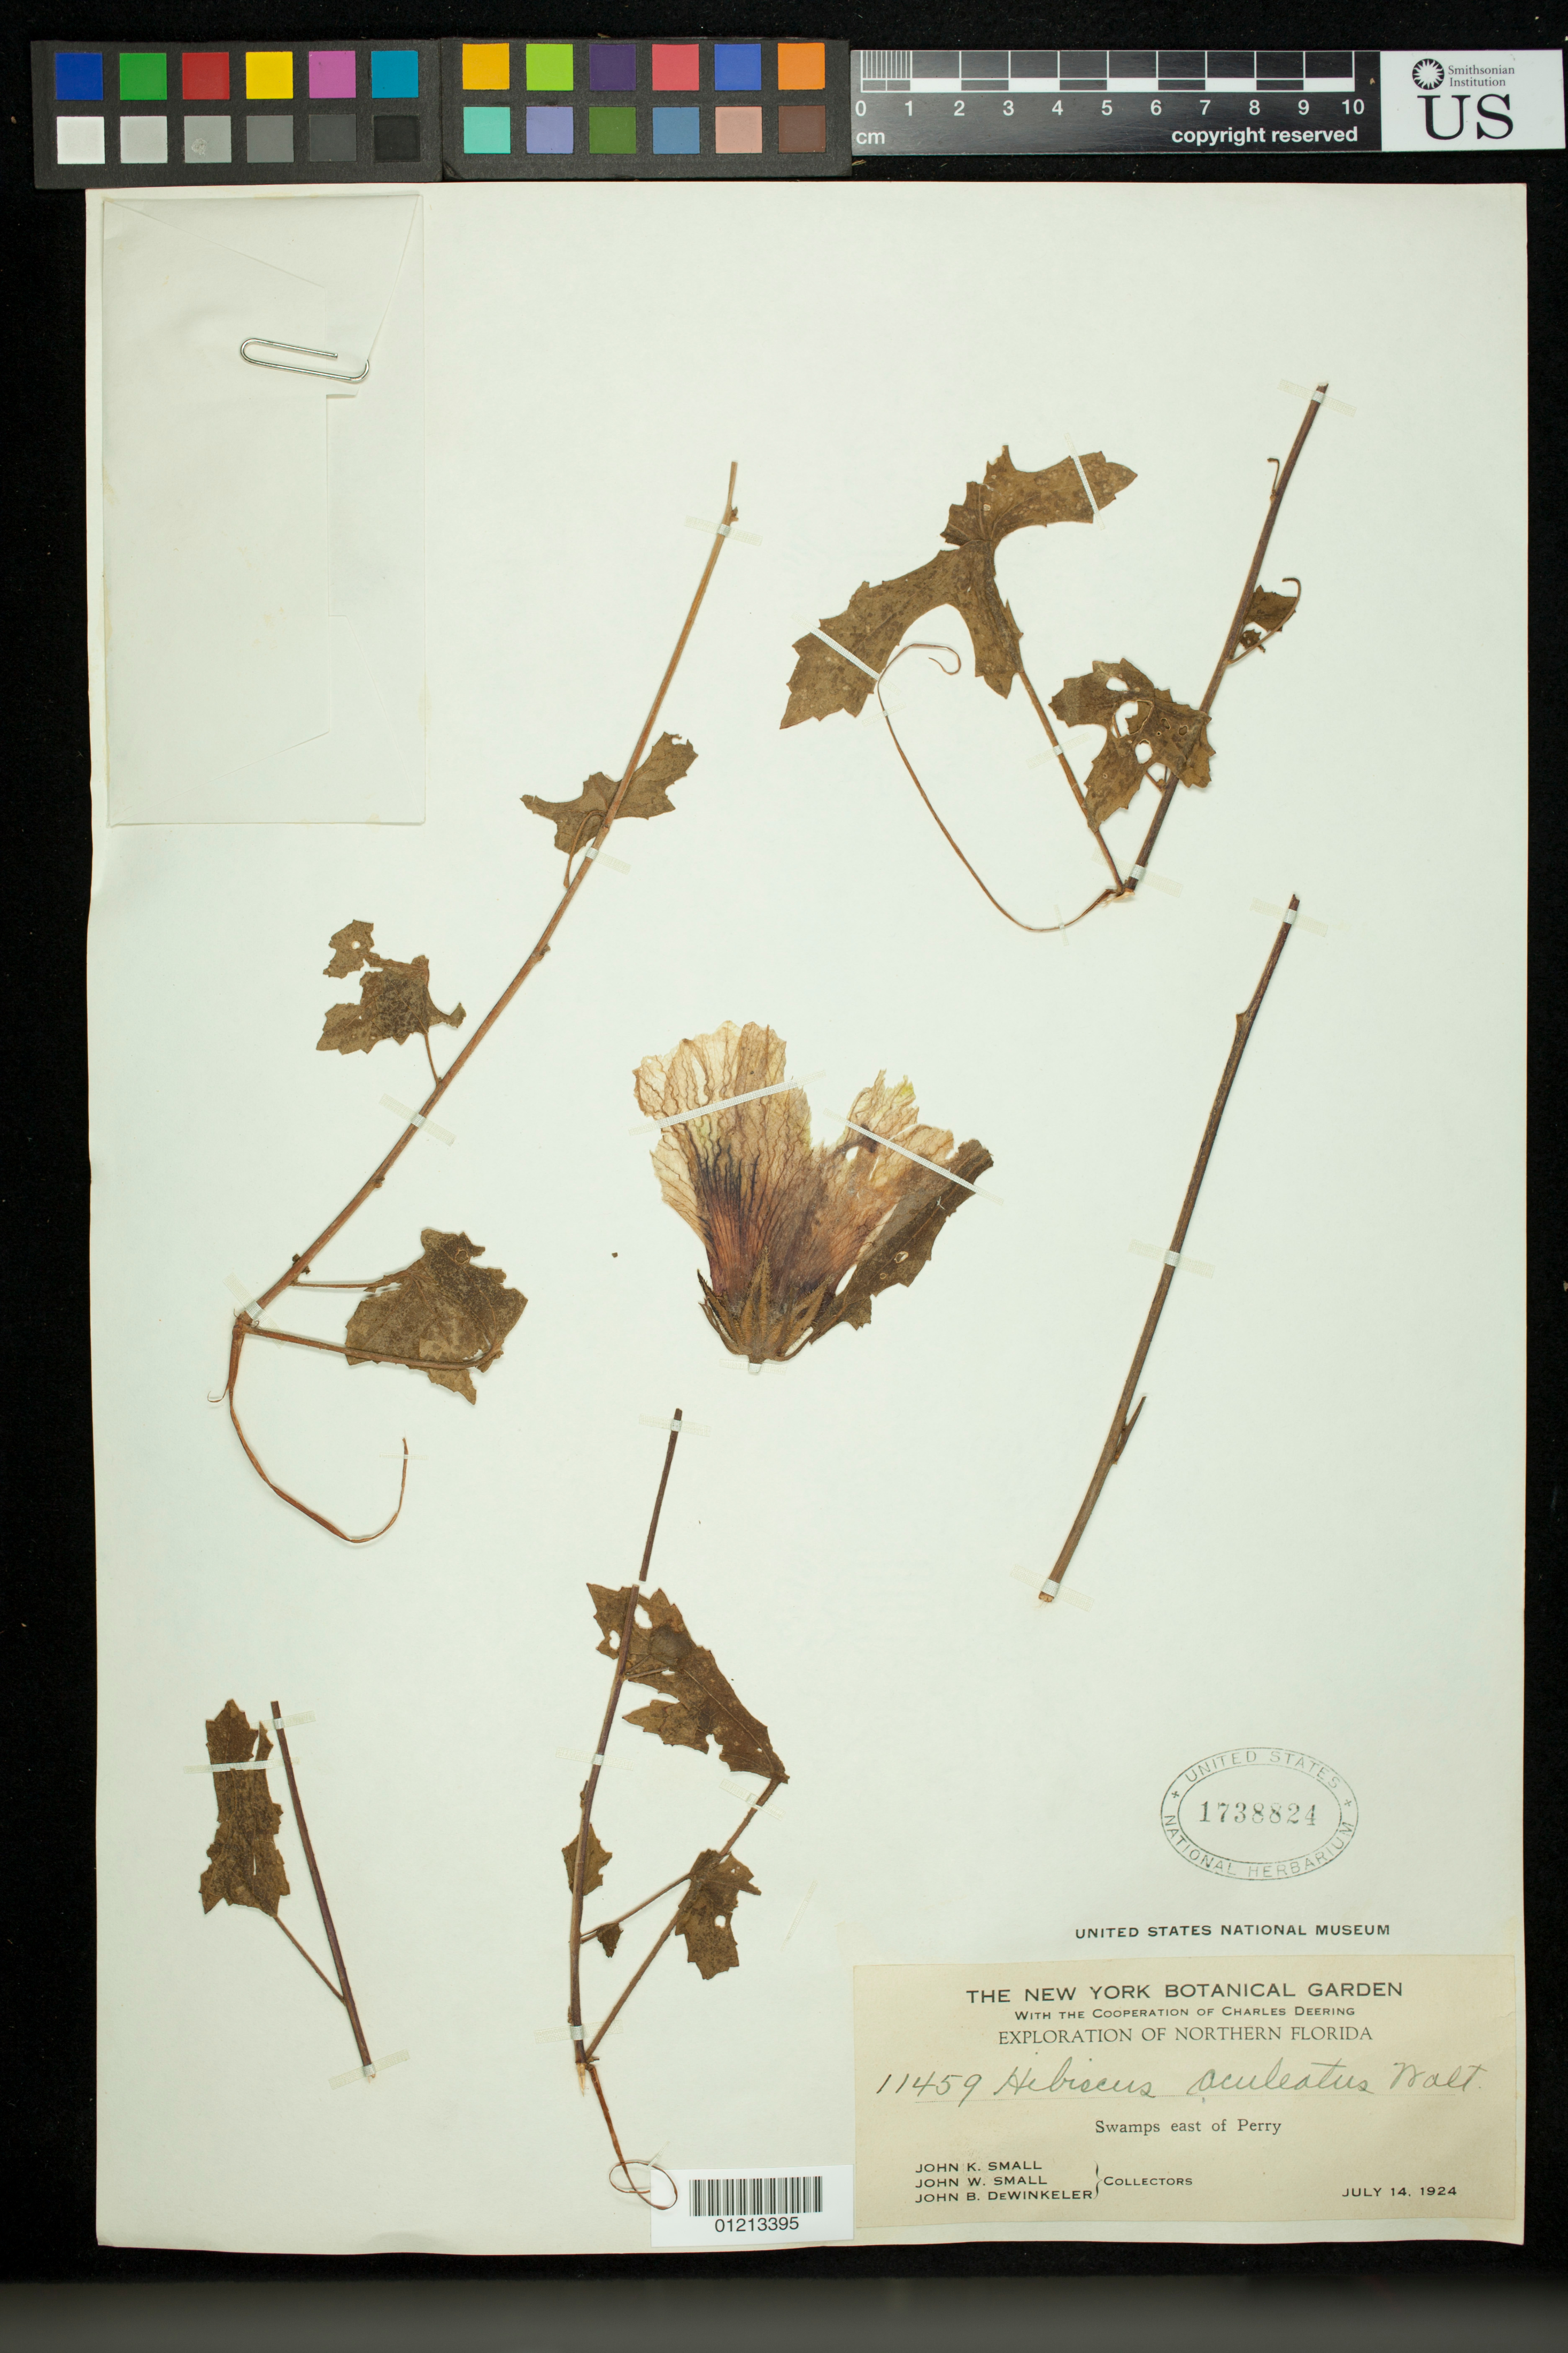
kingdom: Plantae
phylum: Tracheophyta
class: Magnoliopsida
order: Malvales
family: Malvaceae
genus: Sabdariffa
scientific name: Sabdariffa aculeata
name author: (Walter) M.M. Hanes & R.L. Barrett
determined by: Dorr, Laurence J., Curator (BOT), Smithsonian Institution - National Museum of Natural History (UNITED STATES)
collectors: J. K. Small, J. W. Small & J. B. Dewinkeler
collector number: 11459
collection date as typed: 14 Jul 1924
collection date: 1924-07-14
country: United States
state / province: Florida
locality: Northern Florida: Swamps east of Perry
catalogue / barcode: US 1738824